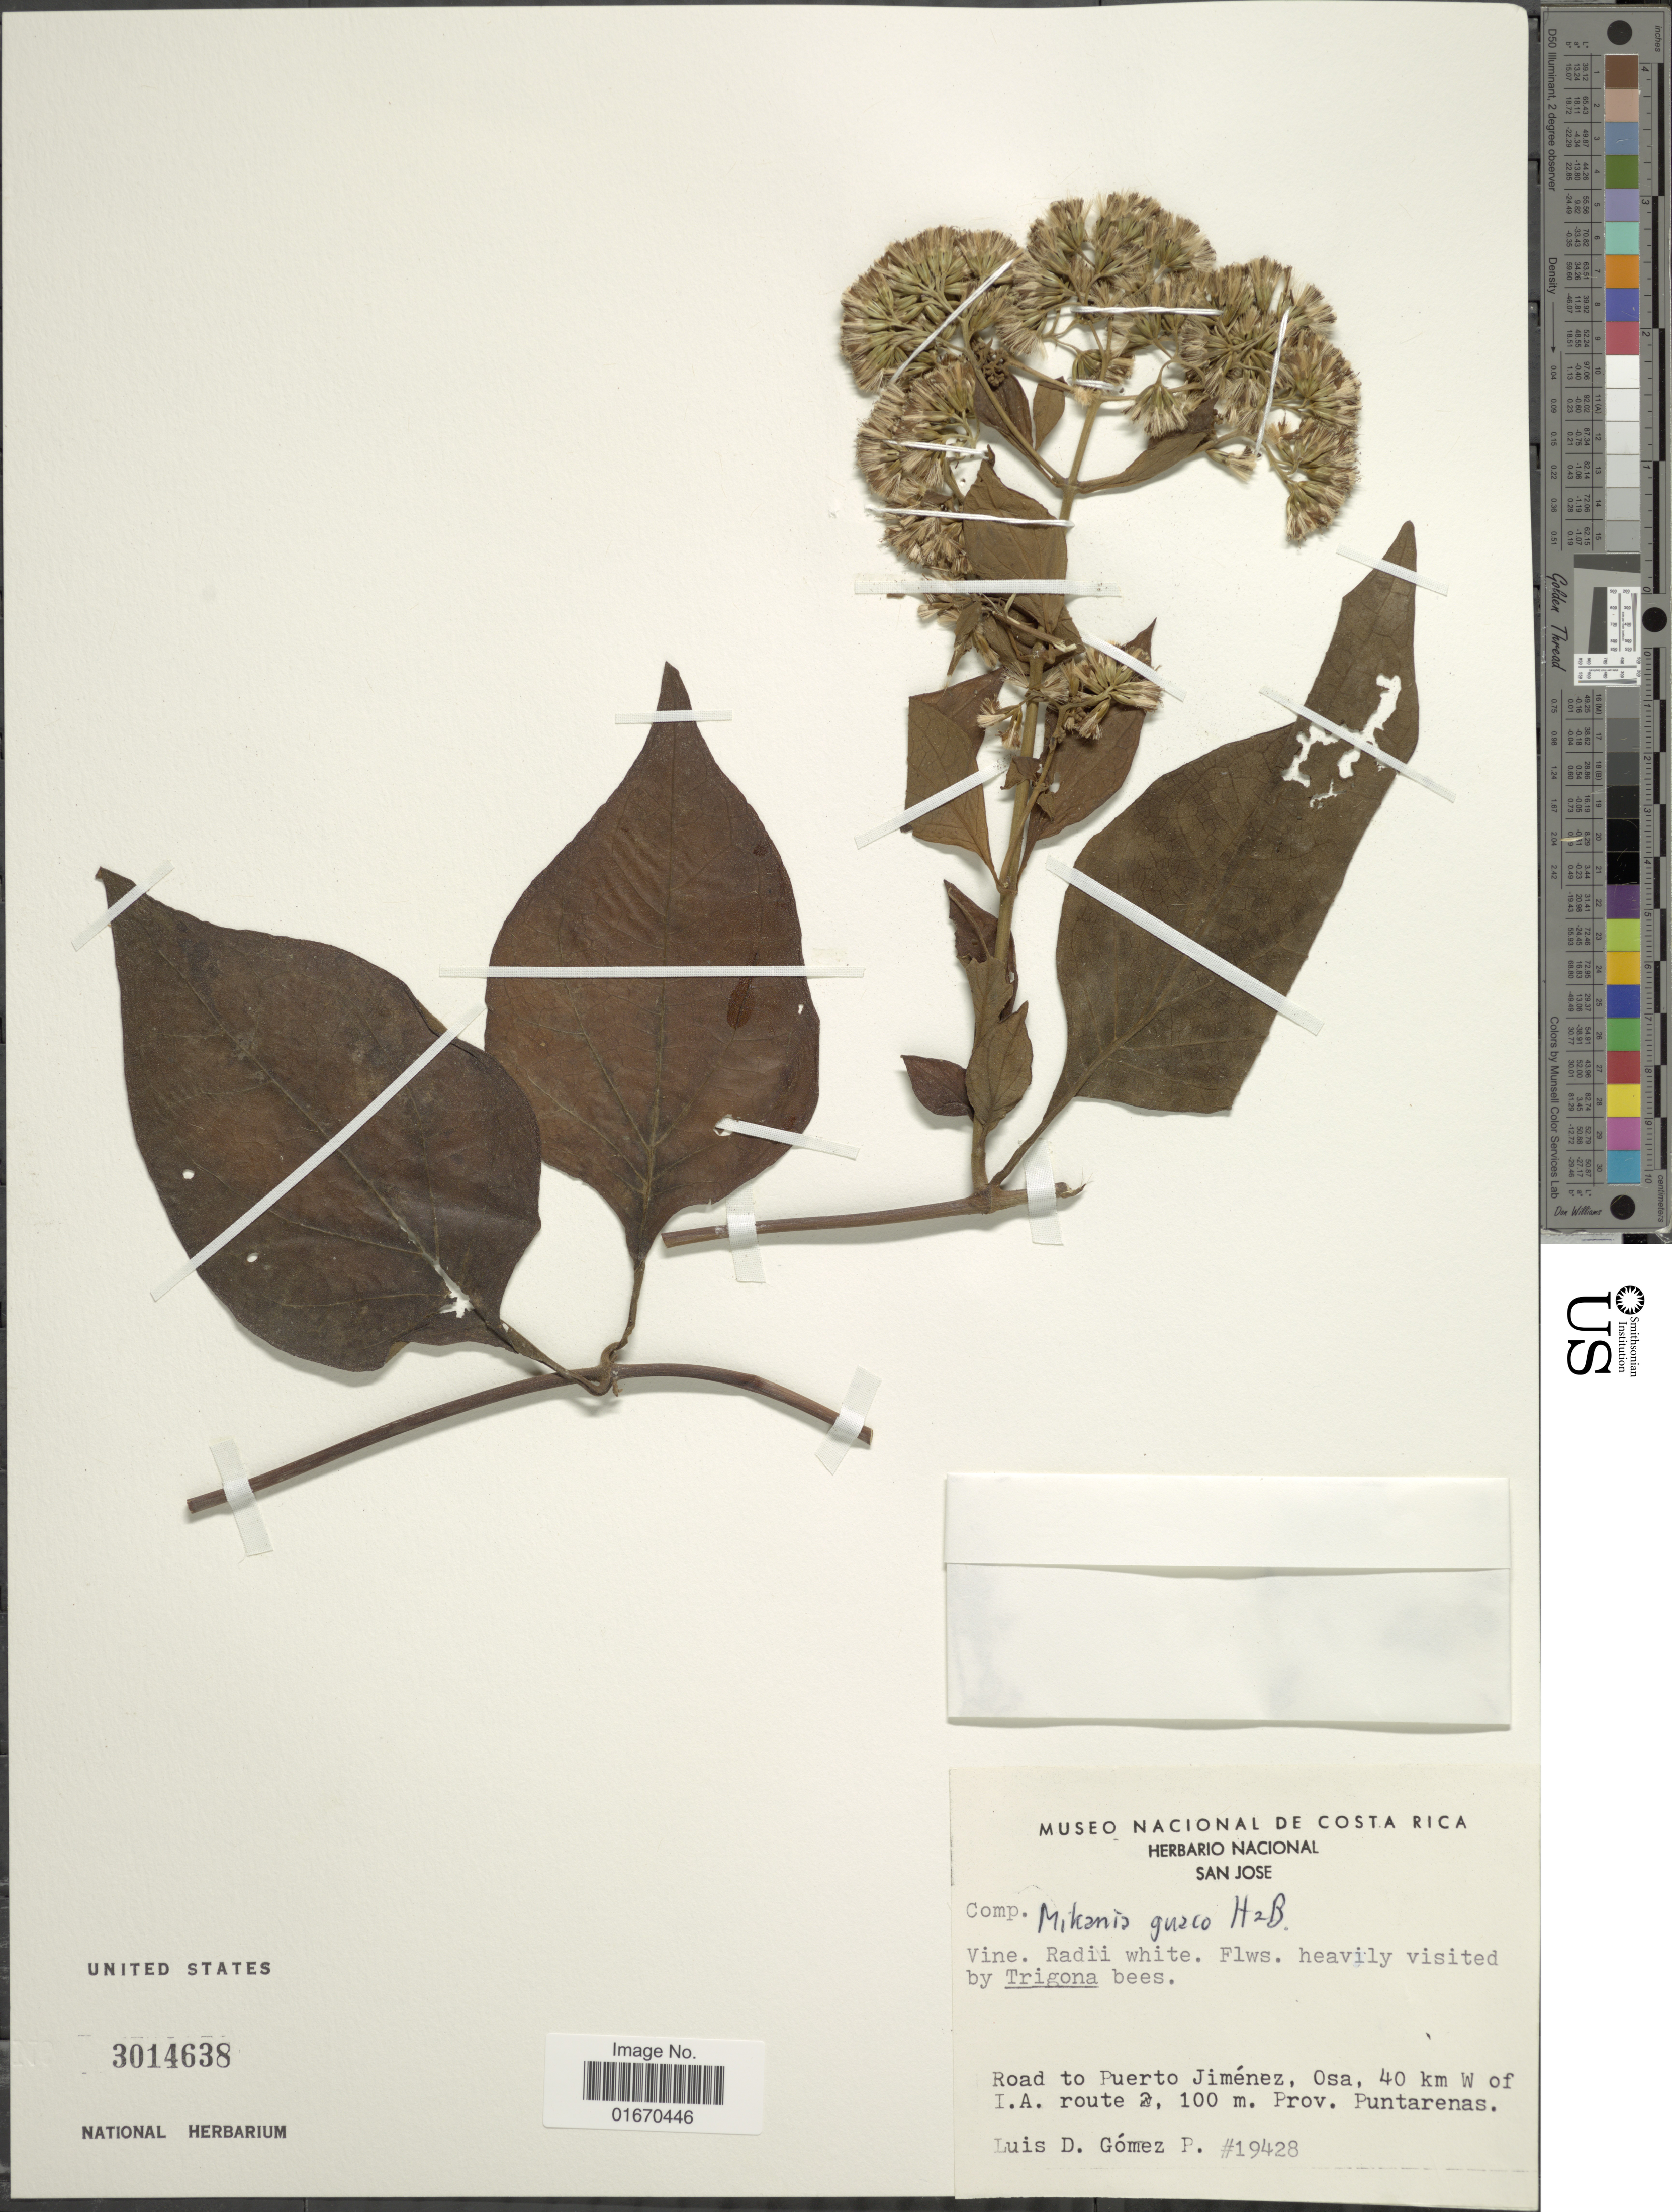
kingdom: Plantae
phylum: Tracheophyta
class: Magnoliopsida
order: Asterales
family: Asteraceae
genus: Mikania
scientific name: Mikania guaco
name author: Humb. & Bonpl.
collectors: L. D. Gómez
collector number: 19428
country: Costa Rica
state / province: Puntarenas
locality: Road to Puerto Jimenez, Osa, 40 km W of I. A. route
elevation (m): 100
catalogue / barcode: US 3014638